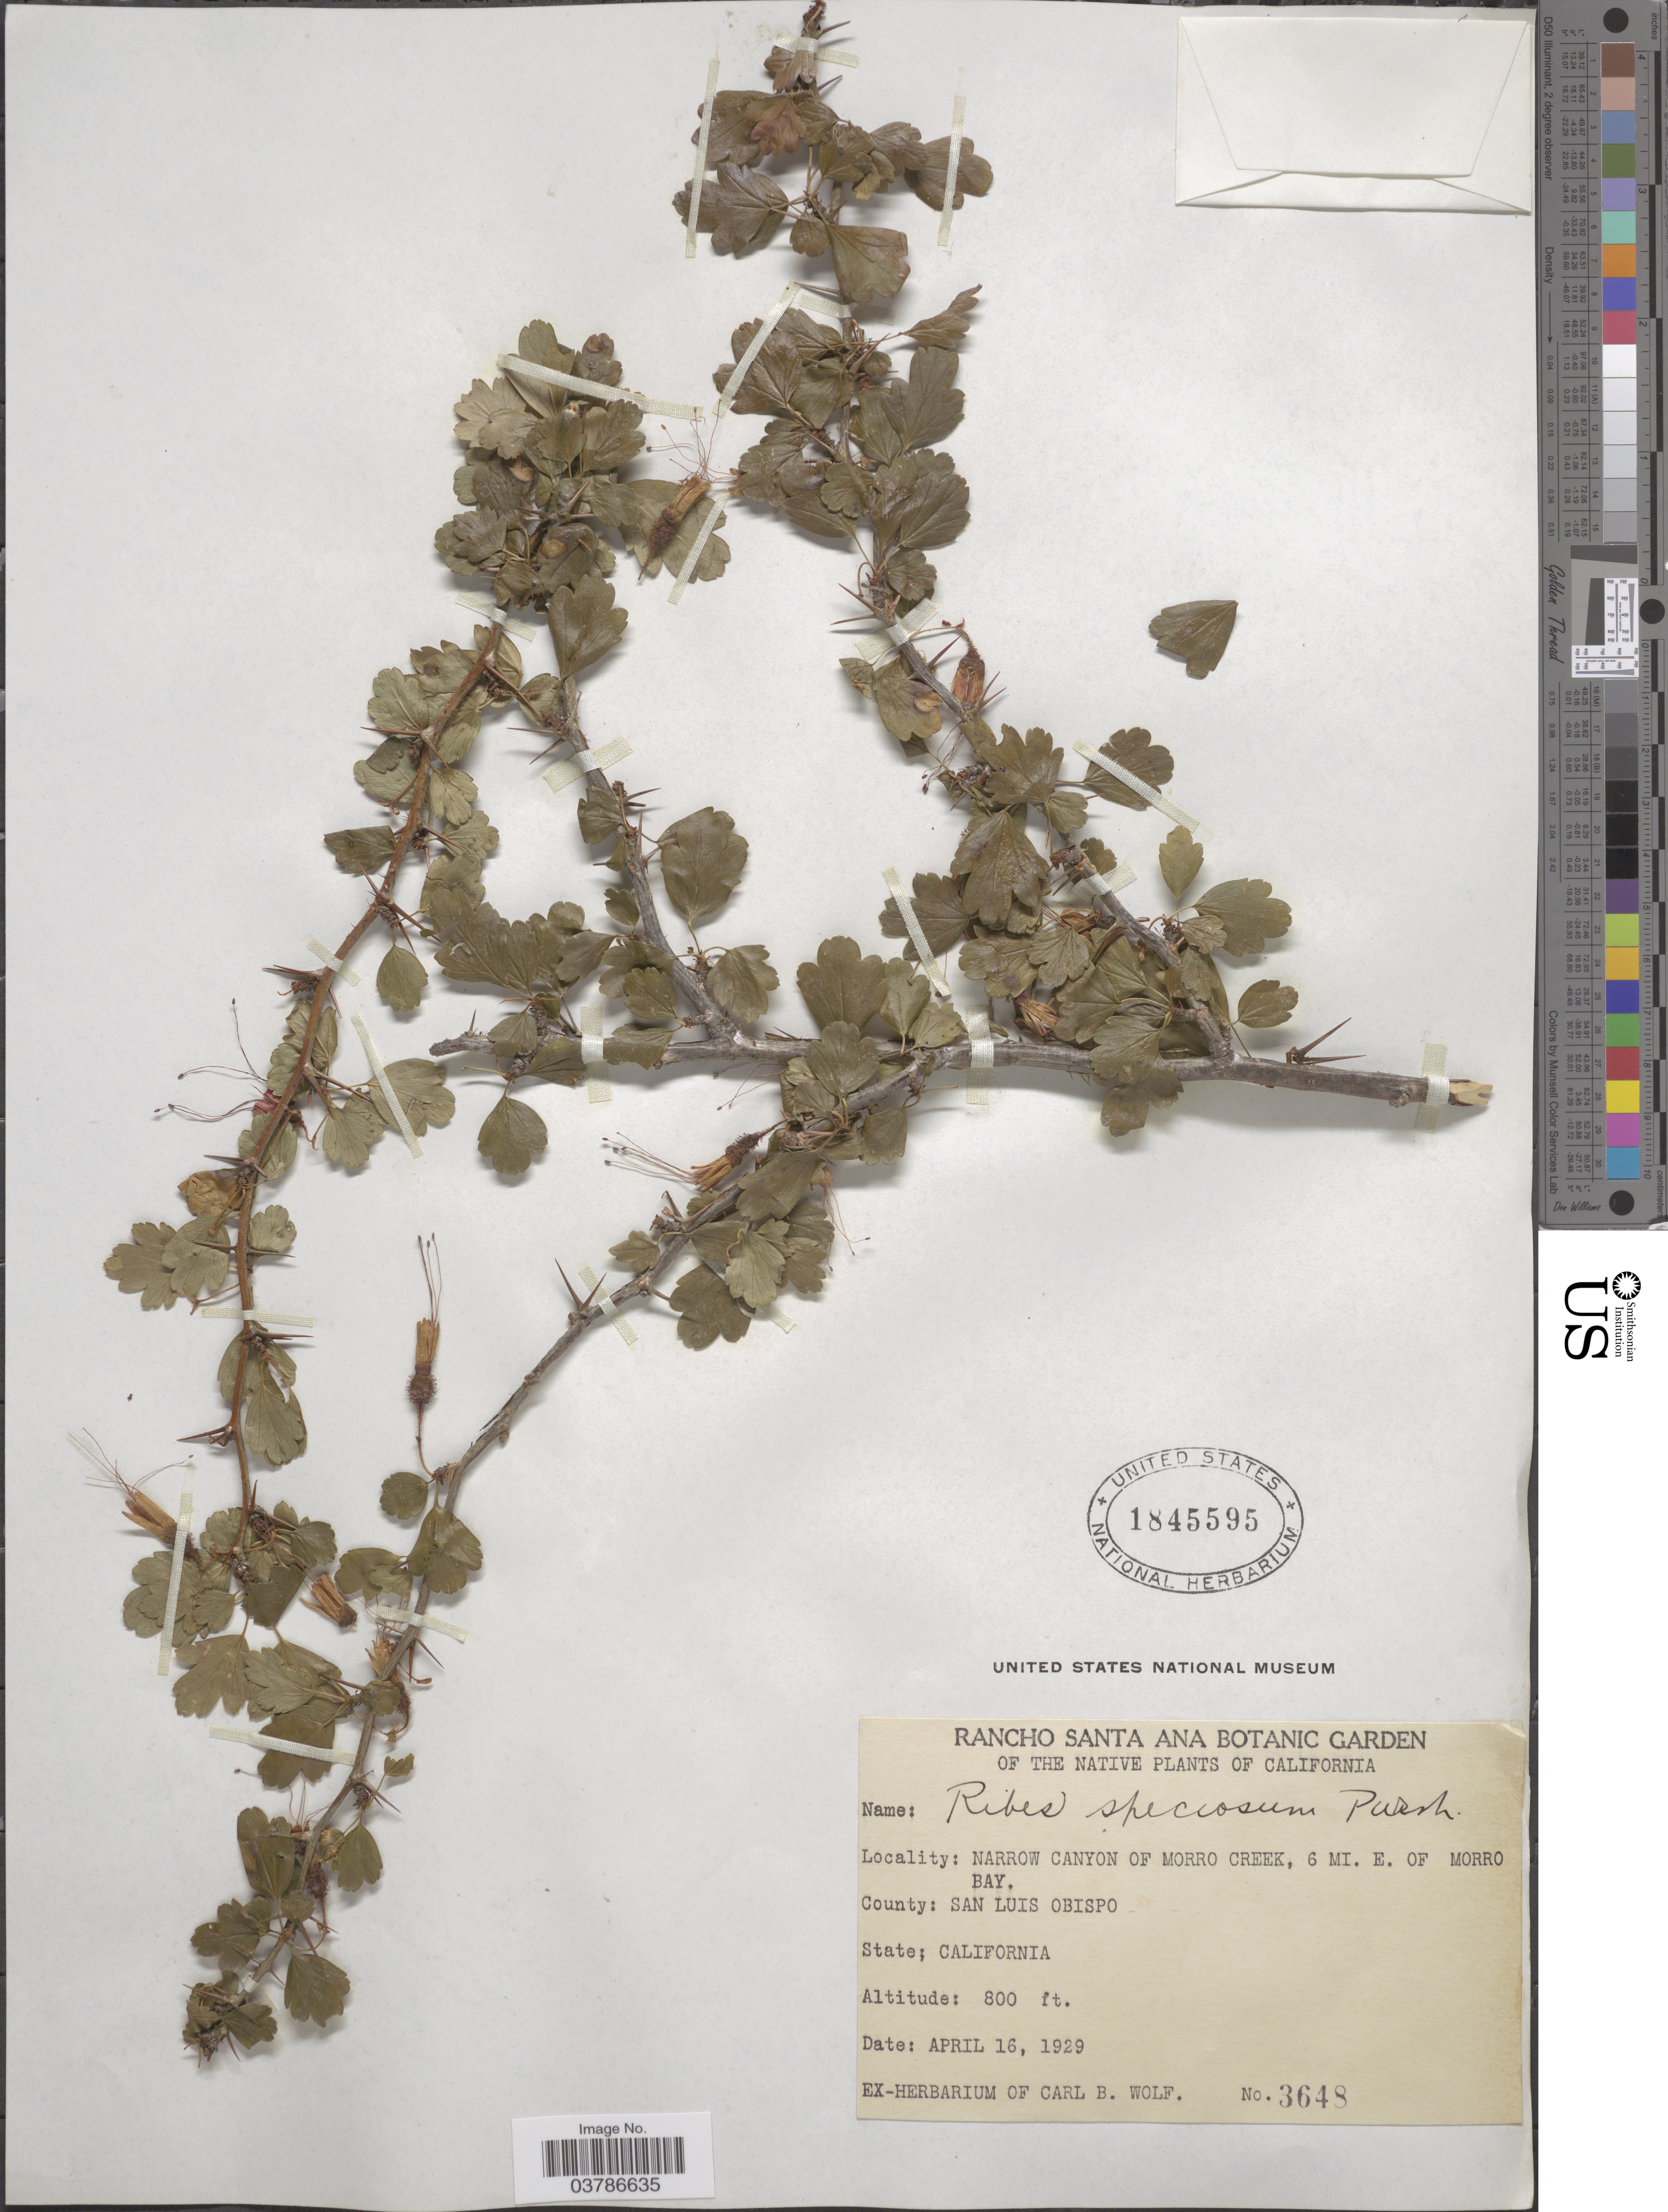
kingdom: Plantae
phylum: Tracheophyta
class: Magnoliopsida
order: Saxifragales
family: Grossulariaceae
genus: Ribes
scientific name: Ribes speciosum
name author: Pursh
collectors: ex herb. Carl B. Wolf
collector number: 3648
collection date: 1929-04-16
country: United States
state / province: California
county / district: San Luis Obispo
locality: Narrow Canyon of Morro Creek, 6 mi. E. of Morro Bay. County: San Luis Obispo.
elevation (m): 244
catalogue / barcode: US 1845595